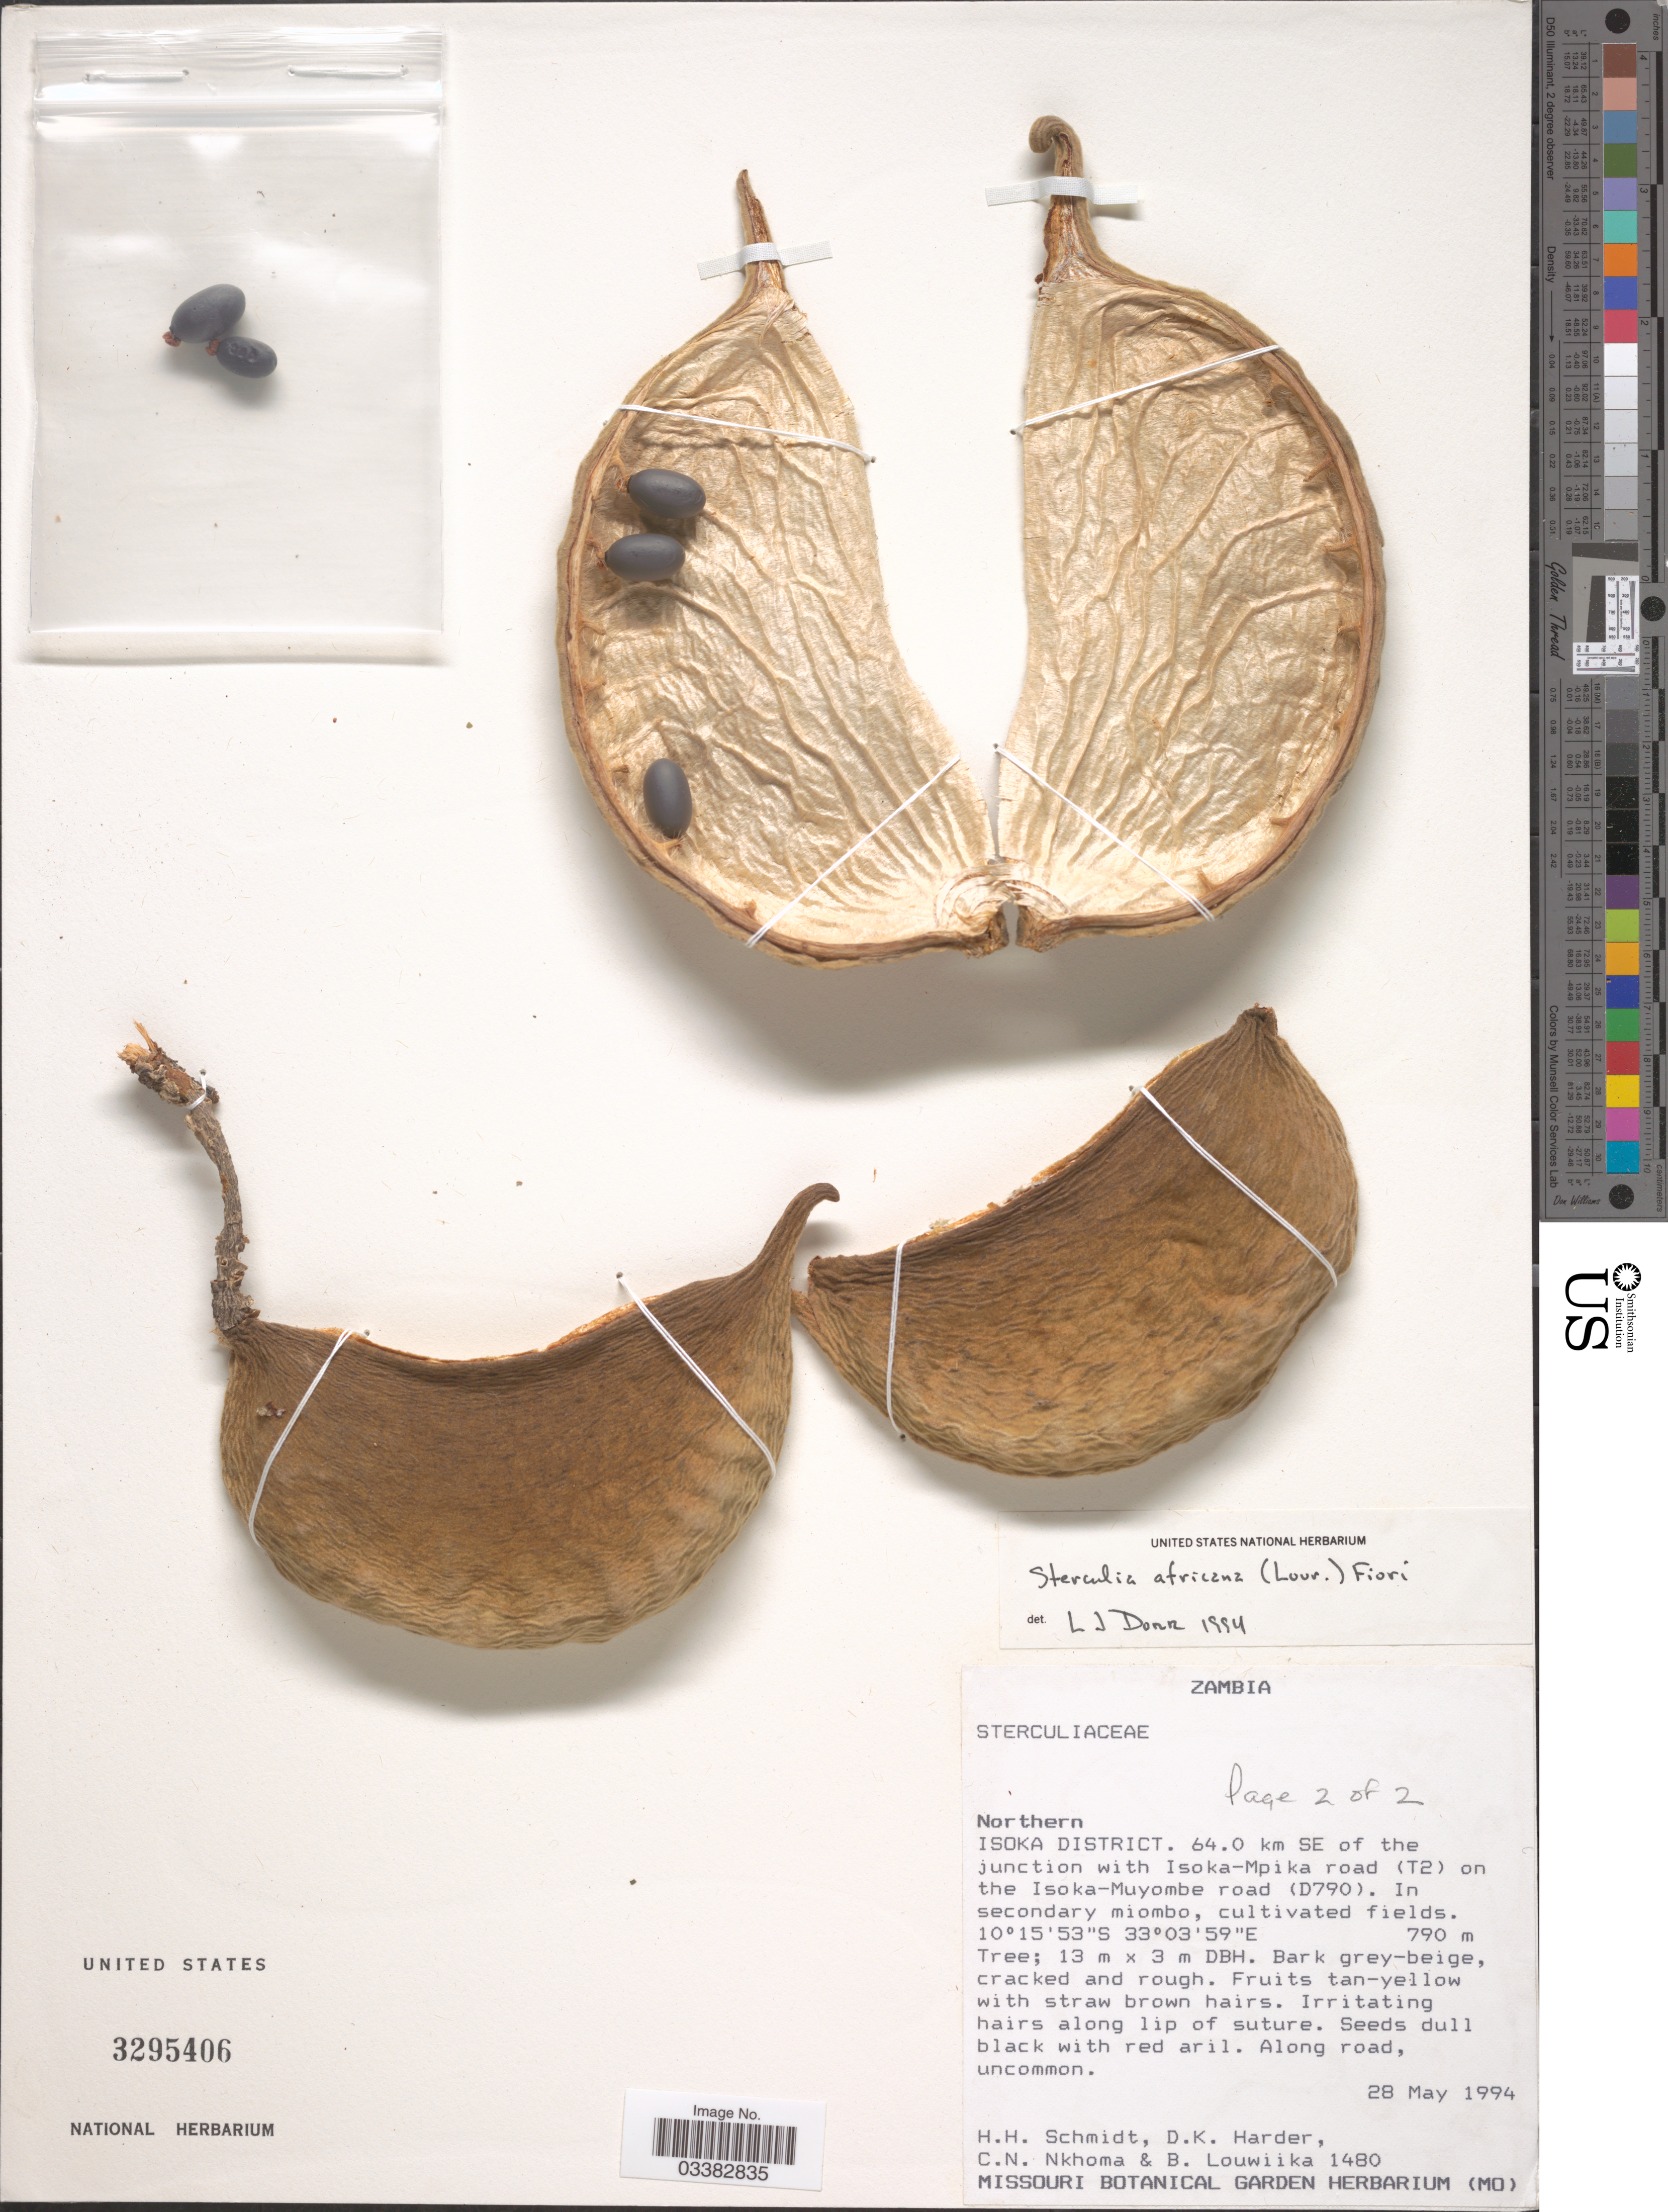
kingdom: Plantae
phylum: Tracheophyta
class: Magnoliopsida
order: Malvales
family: Malvaceae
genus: Sterculia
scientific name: Sterculia africana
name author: (Lour.) Fiori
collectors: H. H. Schmidt, D. Harder, C. Nkhoma & B. Louwiika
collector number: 1480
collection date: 1994-05-28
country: Zambia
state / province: Northern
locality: Isoka District. 64.0 km SE of the junction with Isoka-Mpika road (T2) on the Isoka-Muyombe road (D790).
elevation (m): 790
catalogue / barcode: US 3295406